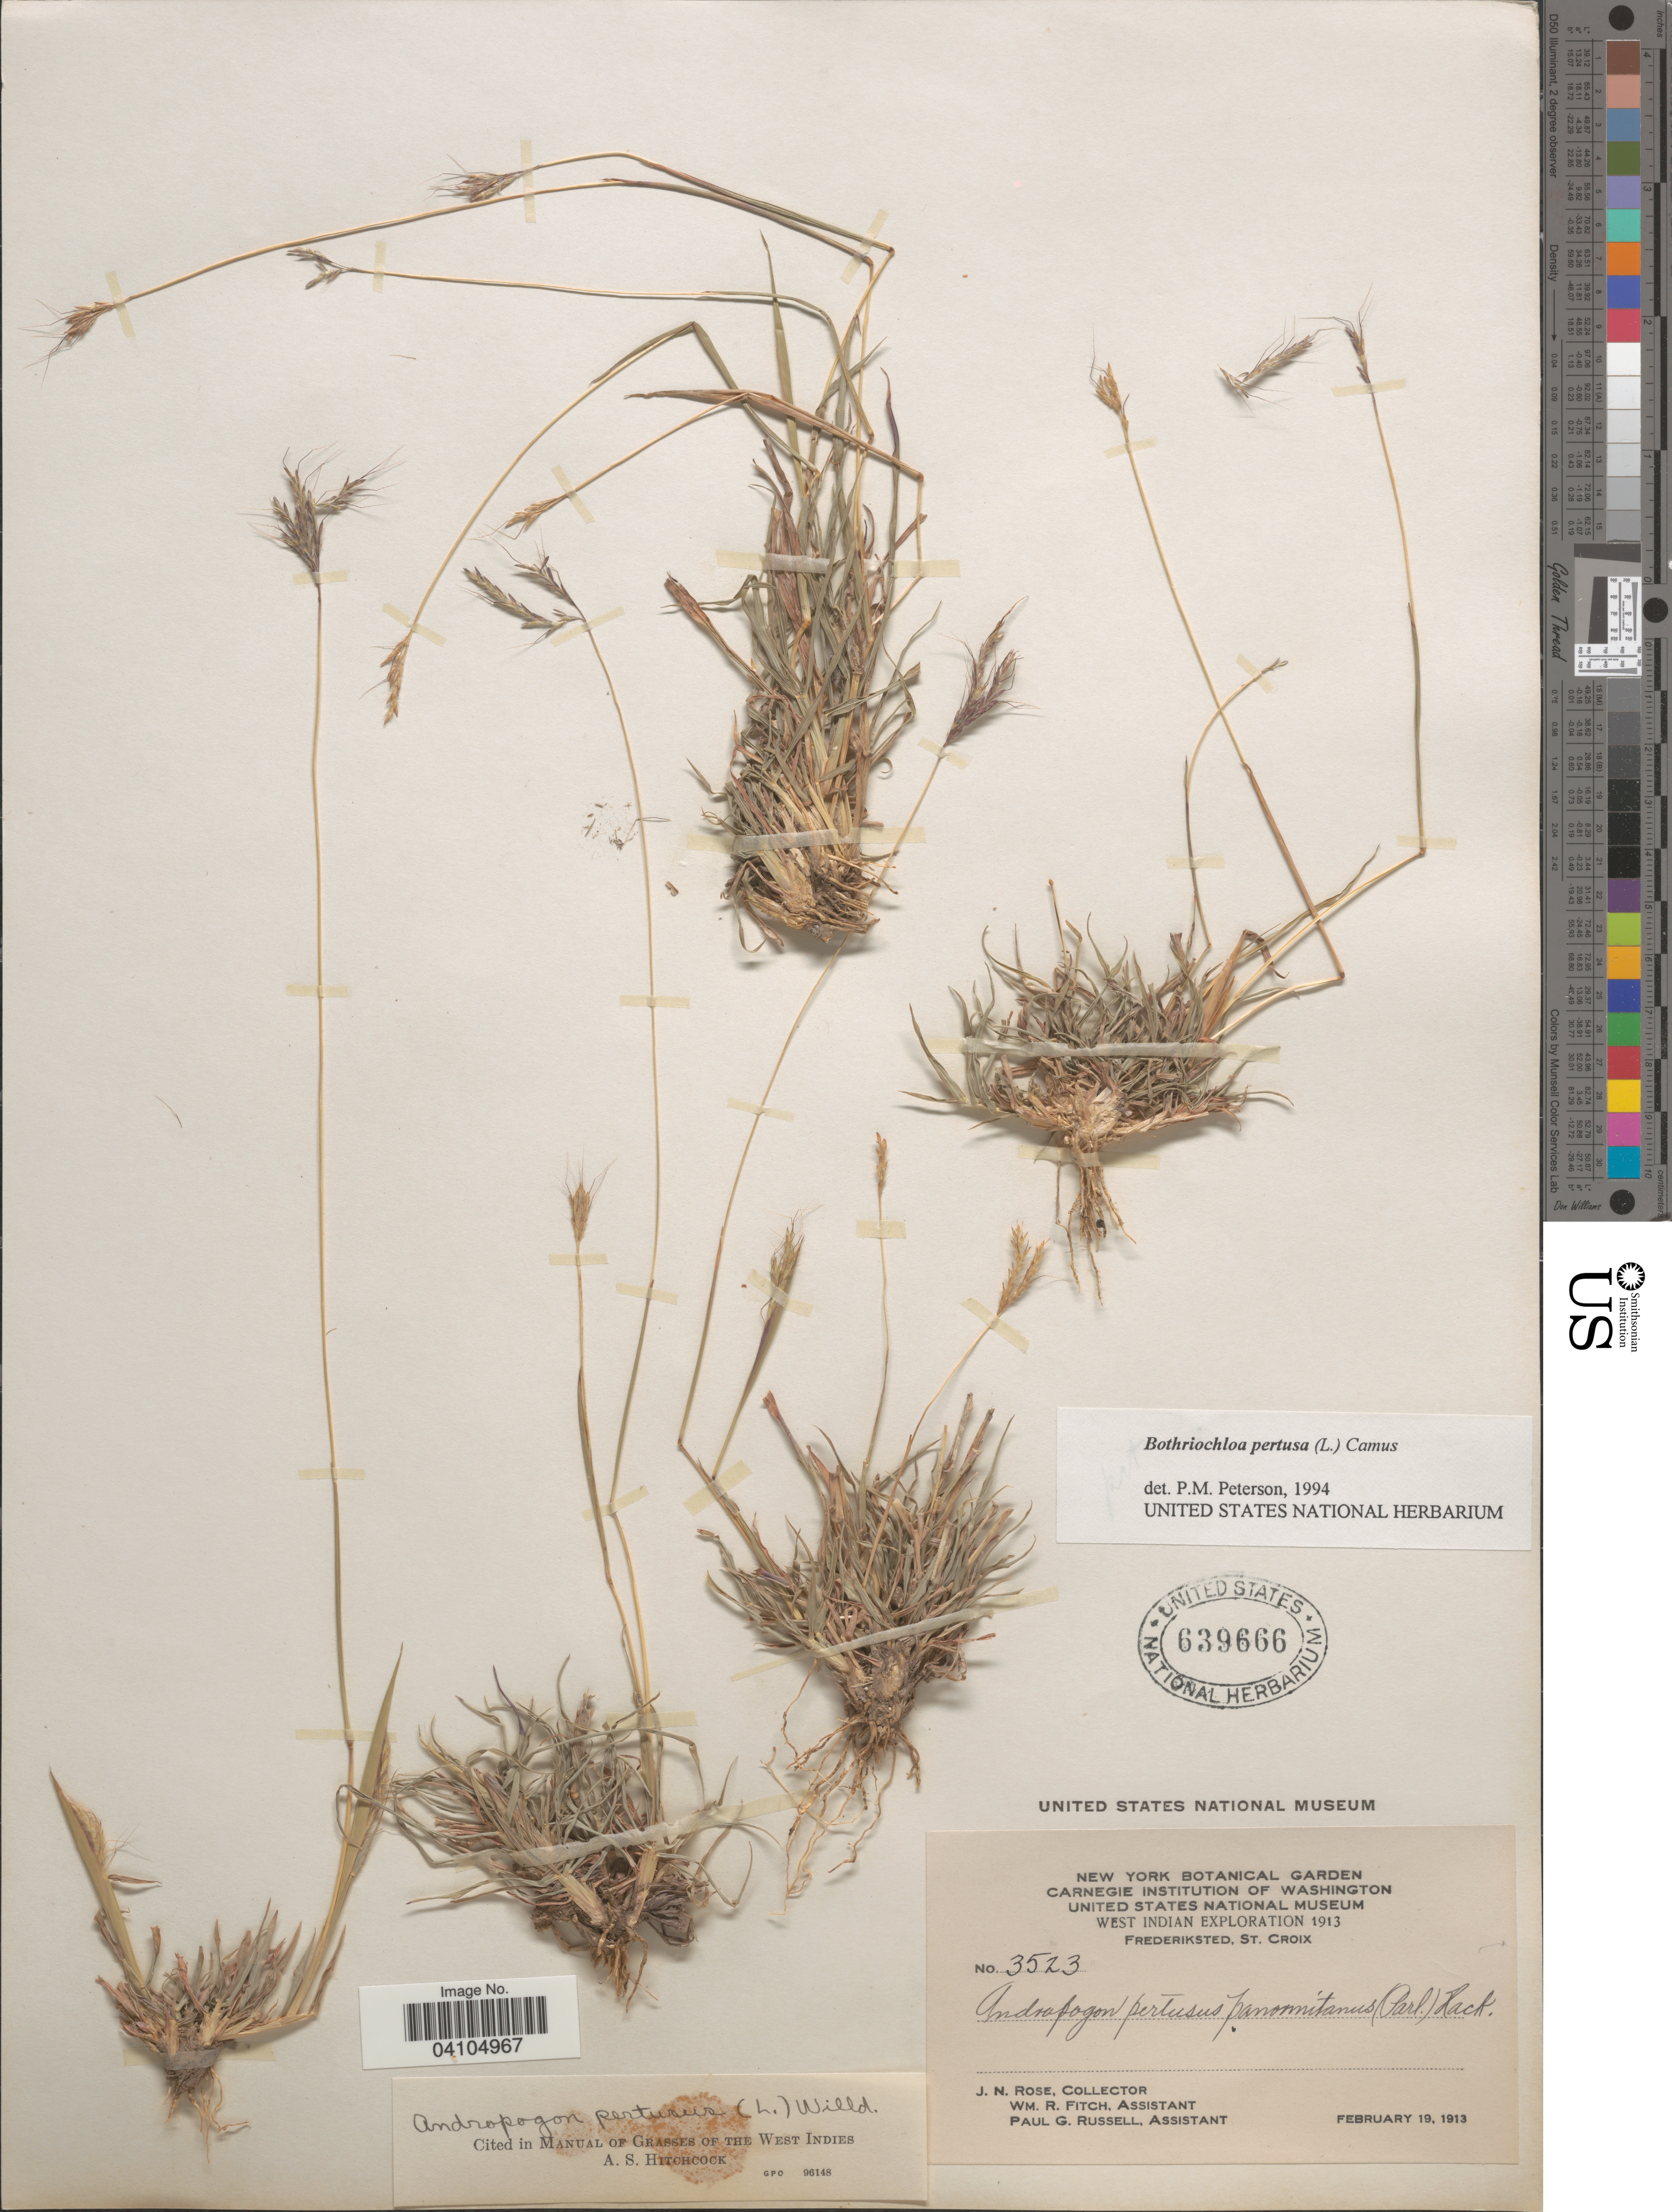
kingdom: Plantae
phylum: Tracheophyta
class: Liliopsida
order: Poales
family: Poaceae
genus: Bothriochloa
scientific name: Bothriochloa pertusa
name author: (L.) A. Camus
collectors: J. N. Rose, W. R. Fitch & P. G. Russell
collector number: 3523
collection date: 1913-02-19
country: U.S. Virgin Islands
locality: West Indian Exploration 1913. Frederiksted, St. Croix.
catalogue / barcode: US 639666